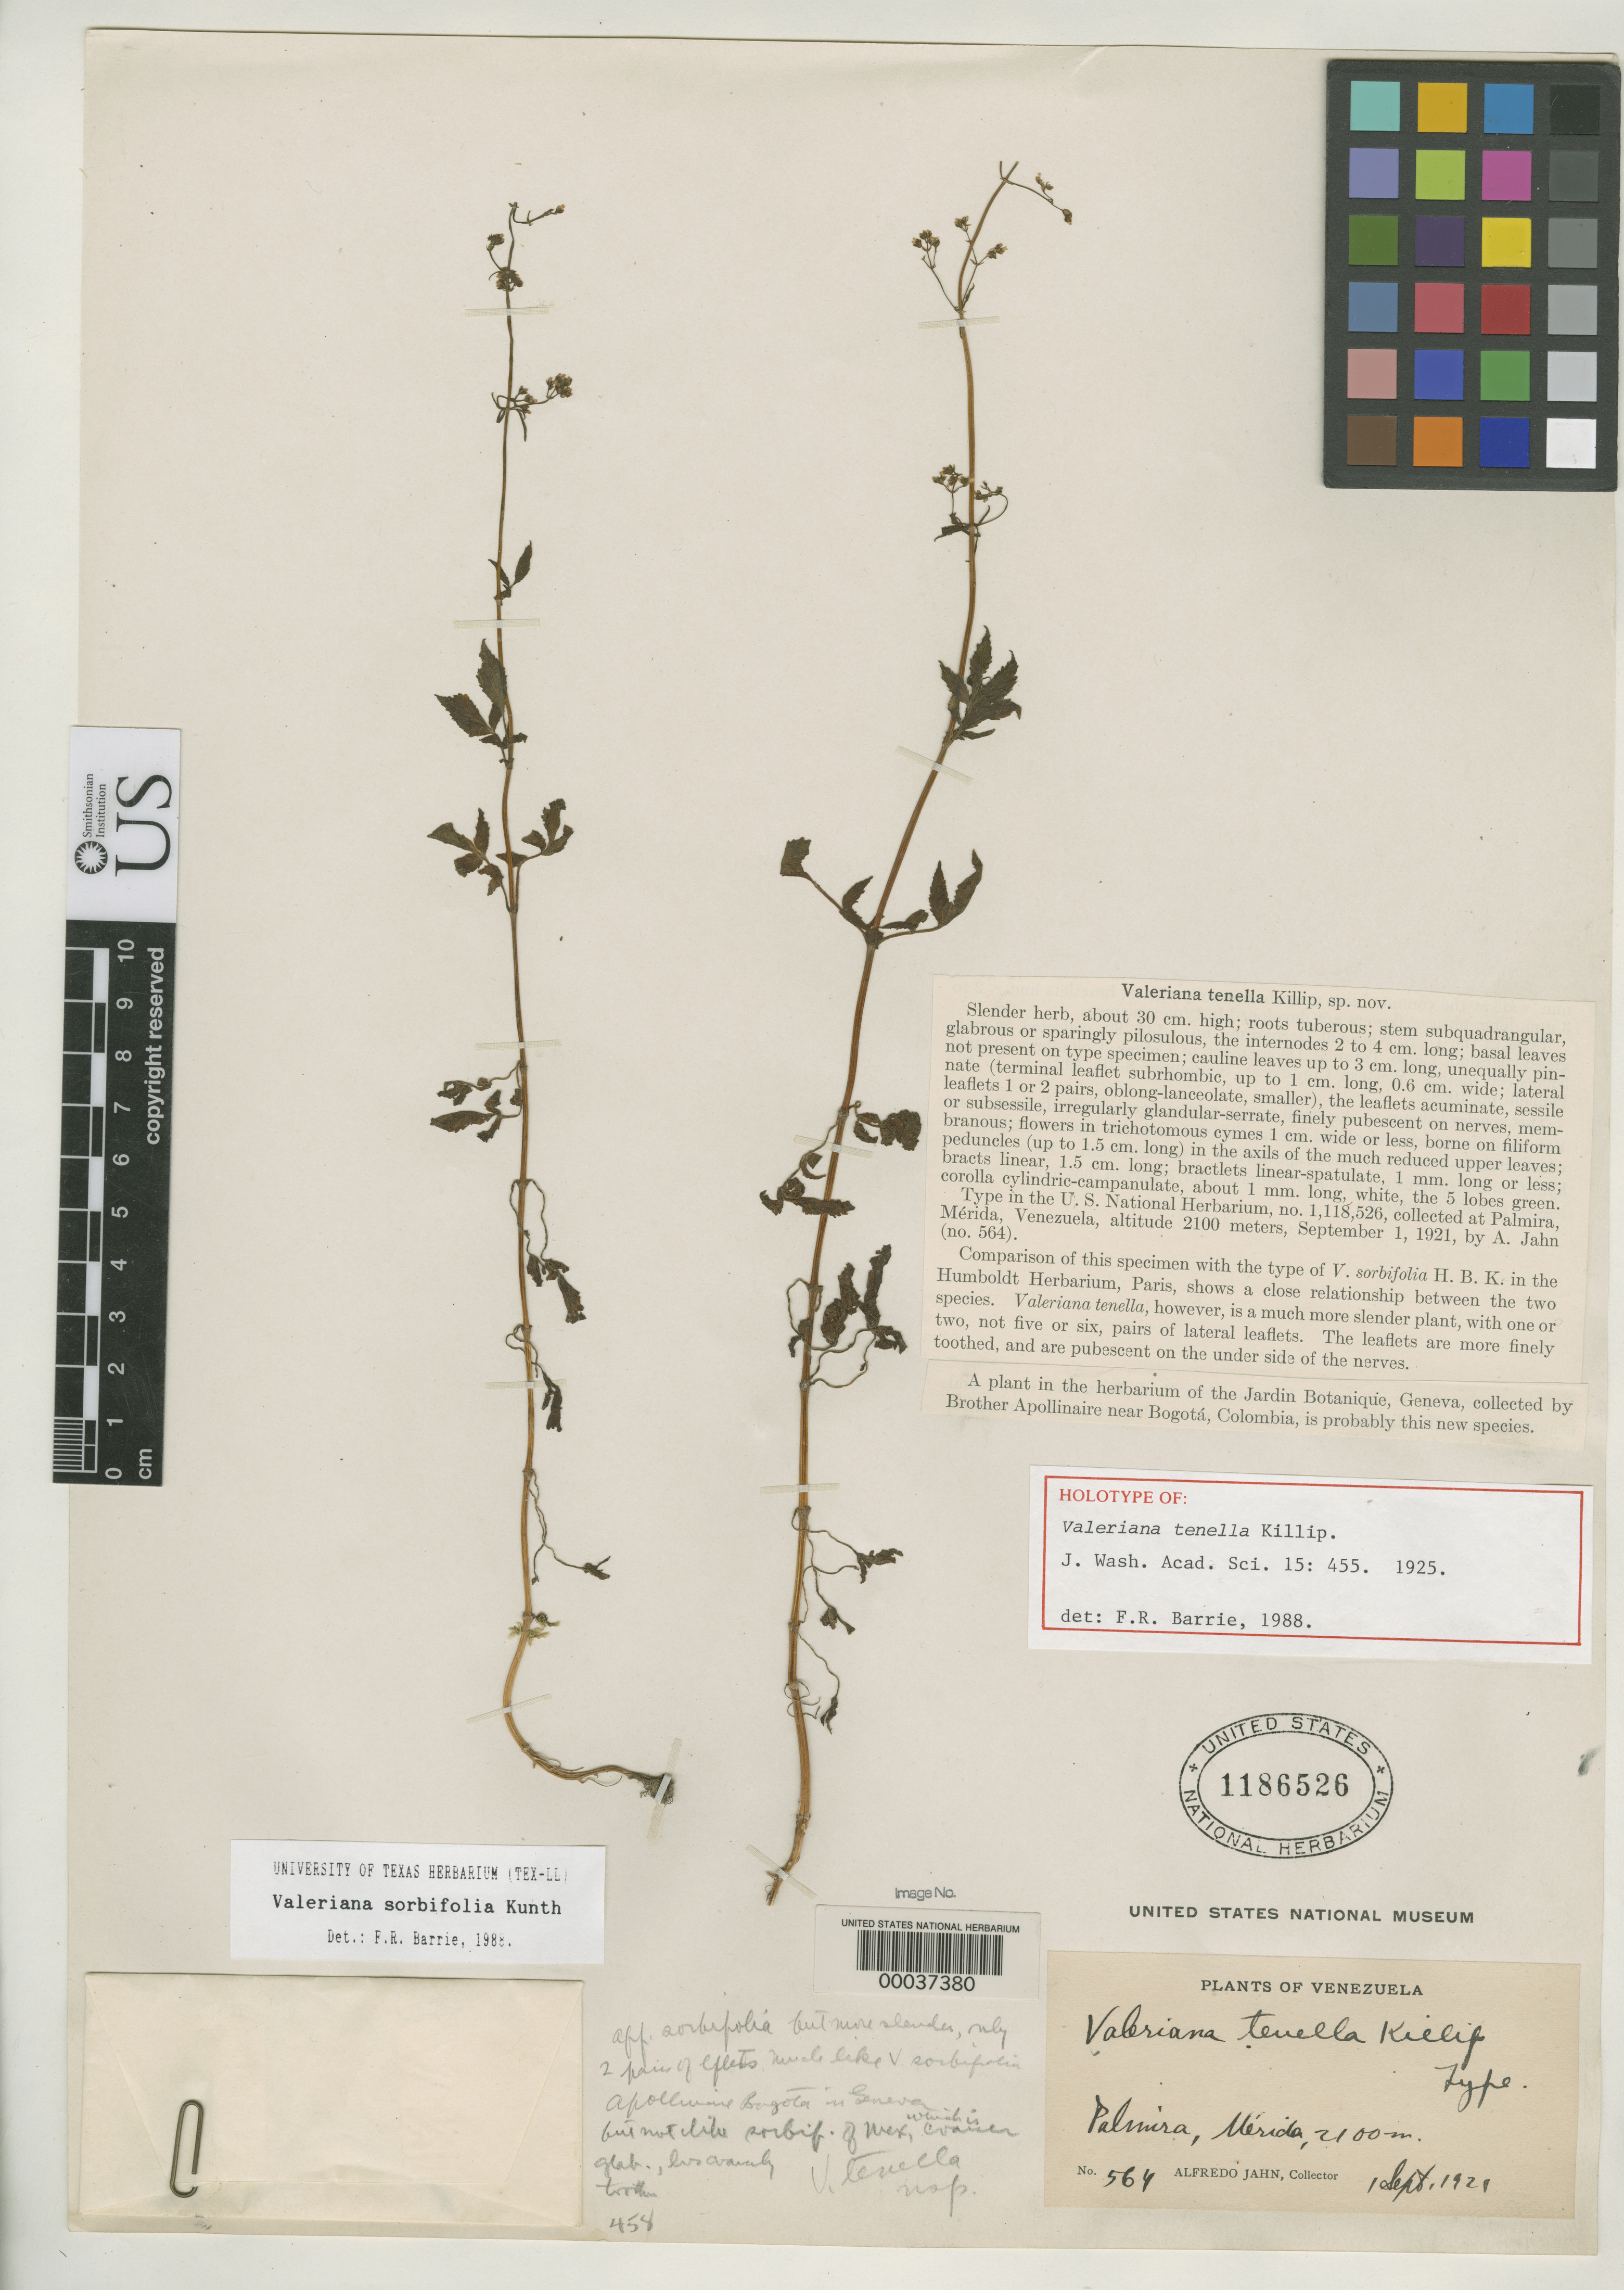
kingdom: Plantae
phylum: Tracheophyta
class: Magnoliopsida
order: Dipsacales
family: Caprifoliaceae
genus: Valeriana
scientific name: Valeriana tenella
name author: Killip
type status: Holotype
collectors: A. Jahn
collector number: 564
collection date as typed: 01 Sep 1921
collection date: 1921-09-01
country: Venezuela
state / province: Mérida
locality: Palmira.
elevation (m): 2100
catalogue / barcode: US 1186526